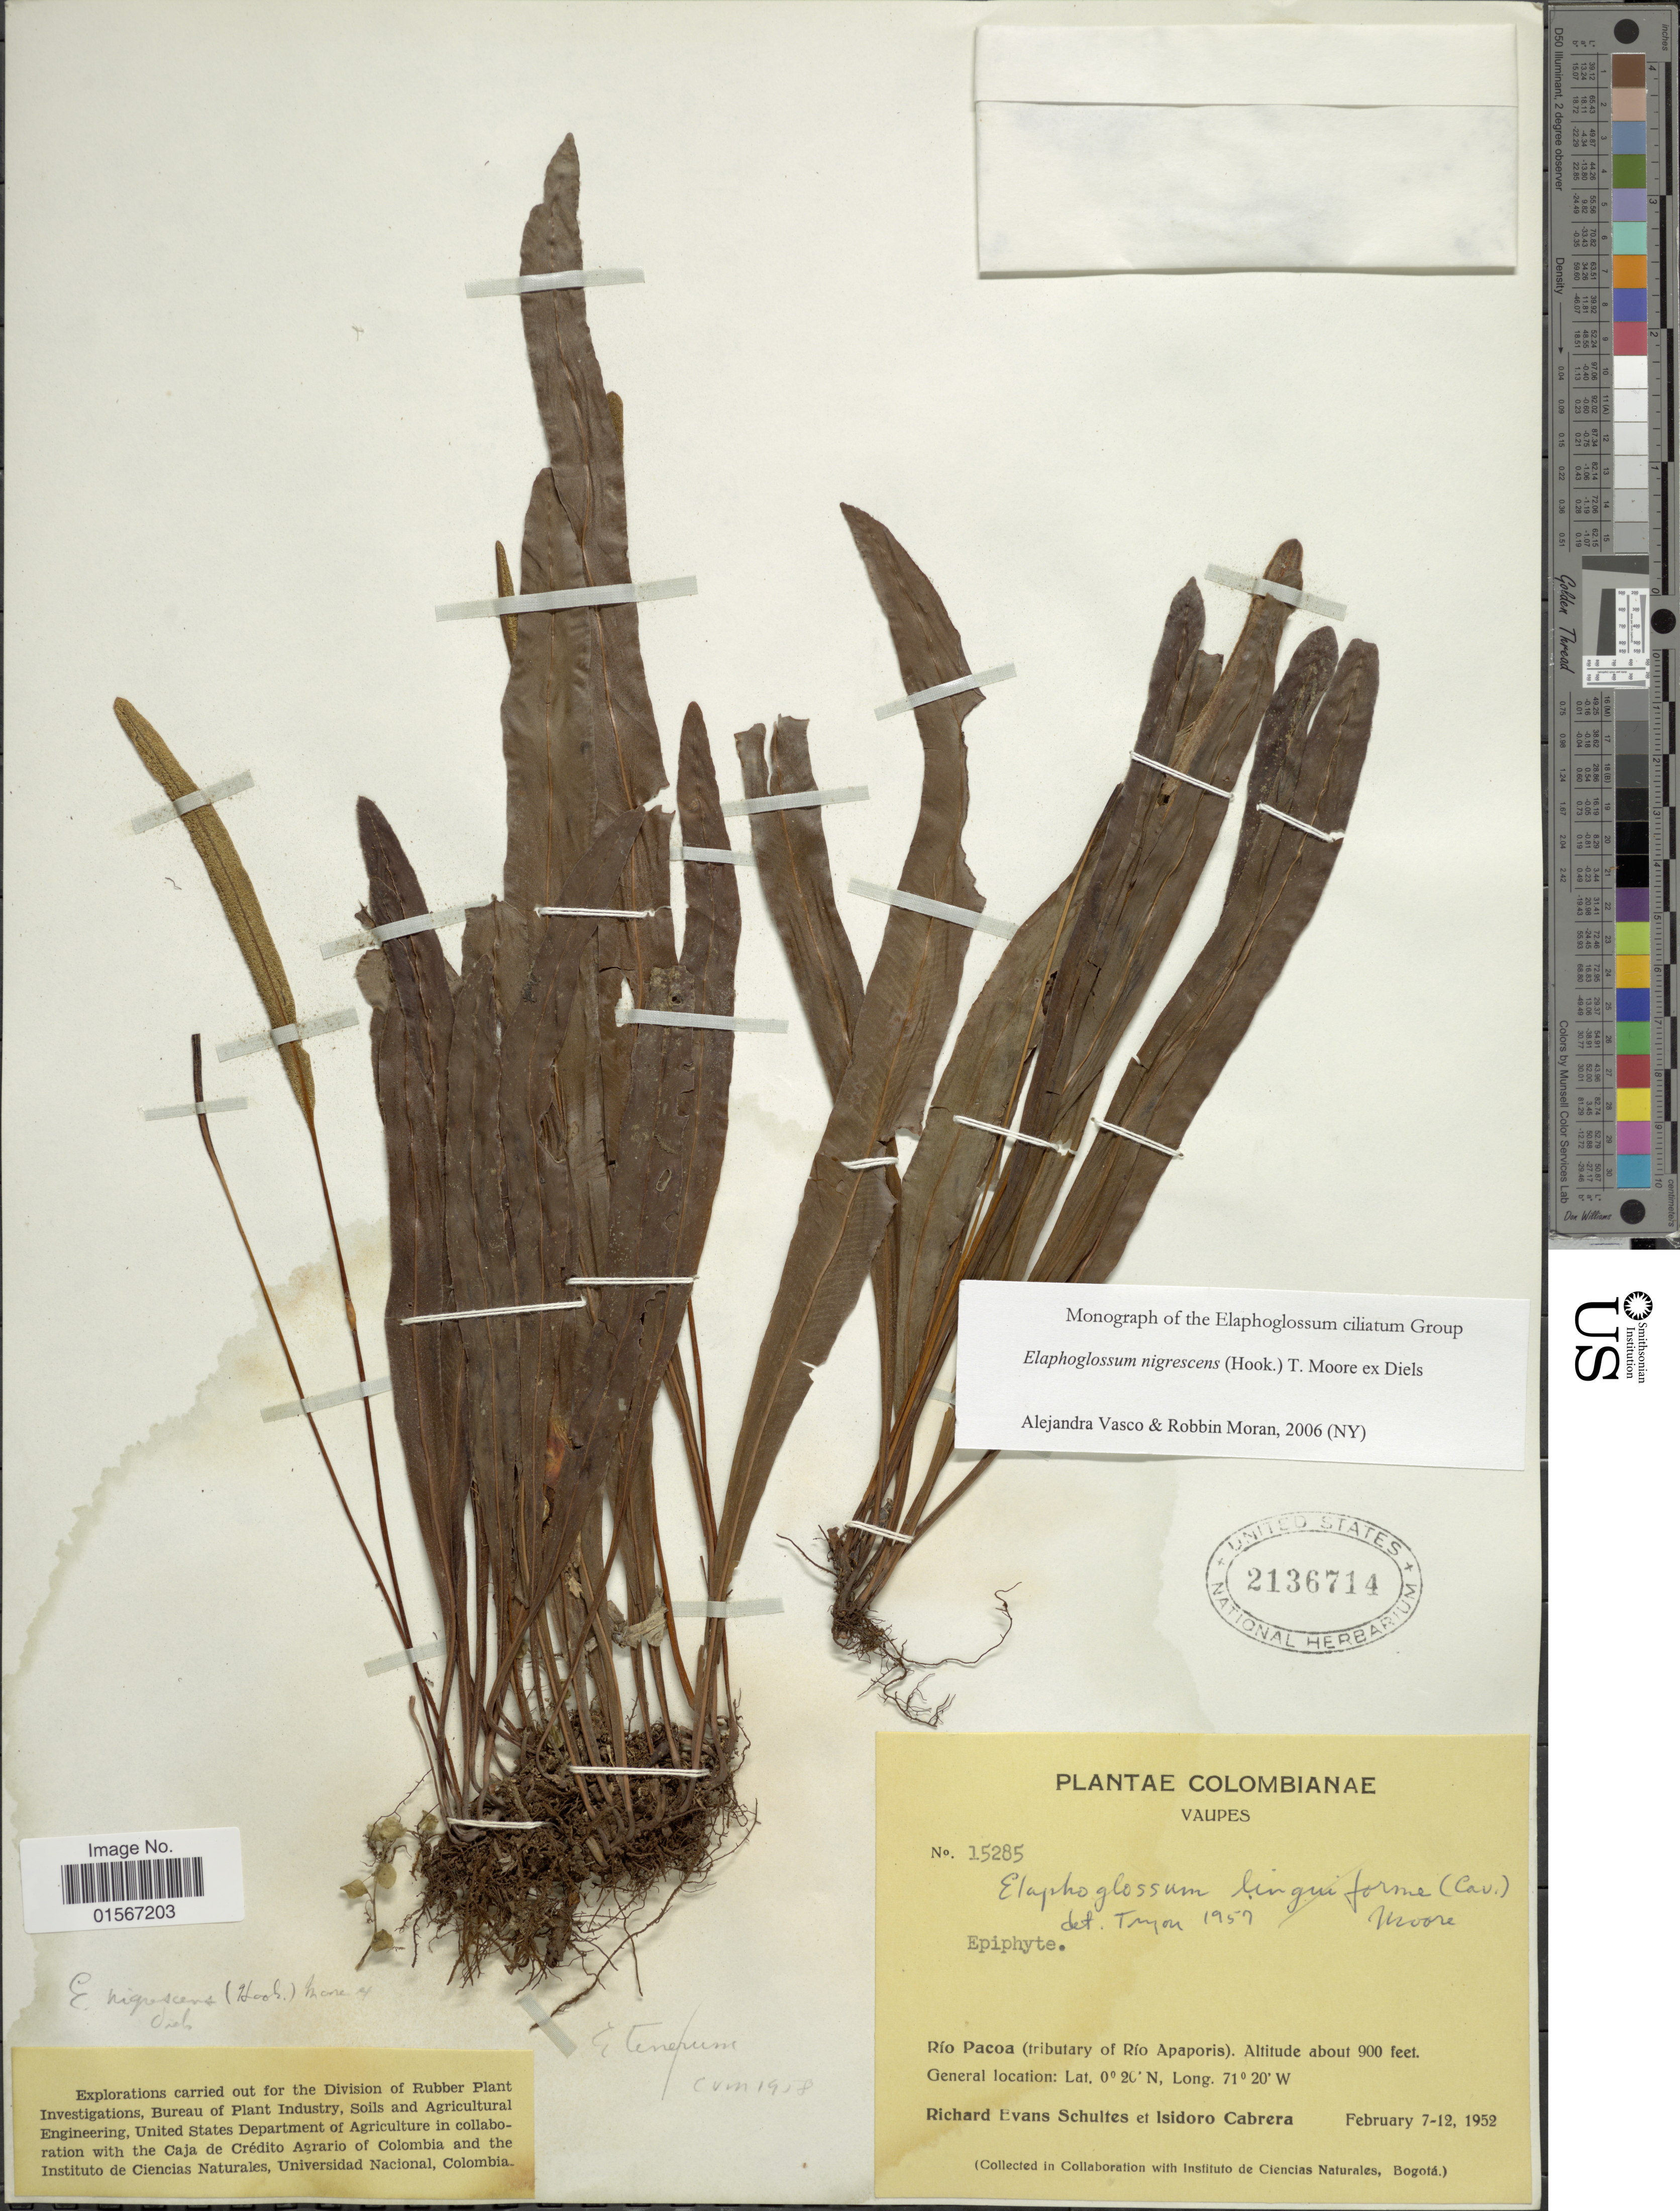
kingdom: Plantae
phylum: Tracheophyta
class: Polypodiopsida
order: Polypodiales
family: Dryopteridaceae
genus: Elaphoglossum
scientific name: Elaphoglossum nigrescens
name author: (Hook.) T. Moore ex Diels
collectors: R. E. Schultes & I. Cabrera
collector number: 15285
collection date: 1952-02-07/1952-02-12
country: Colombia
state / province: Vaupés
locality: Colombianae, Vaupes, Río Pacoa (tributary of Rio Apaporis).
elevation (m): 274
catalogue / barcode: US 2136714